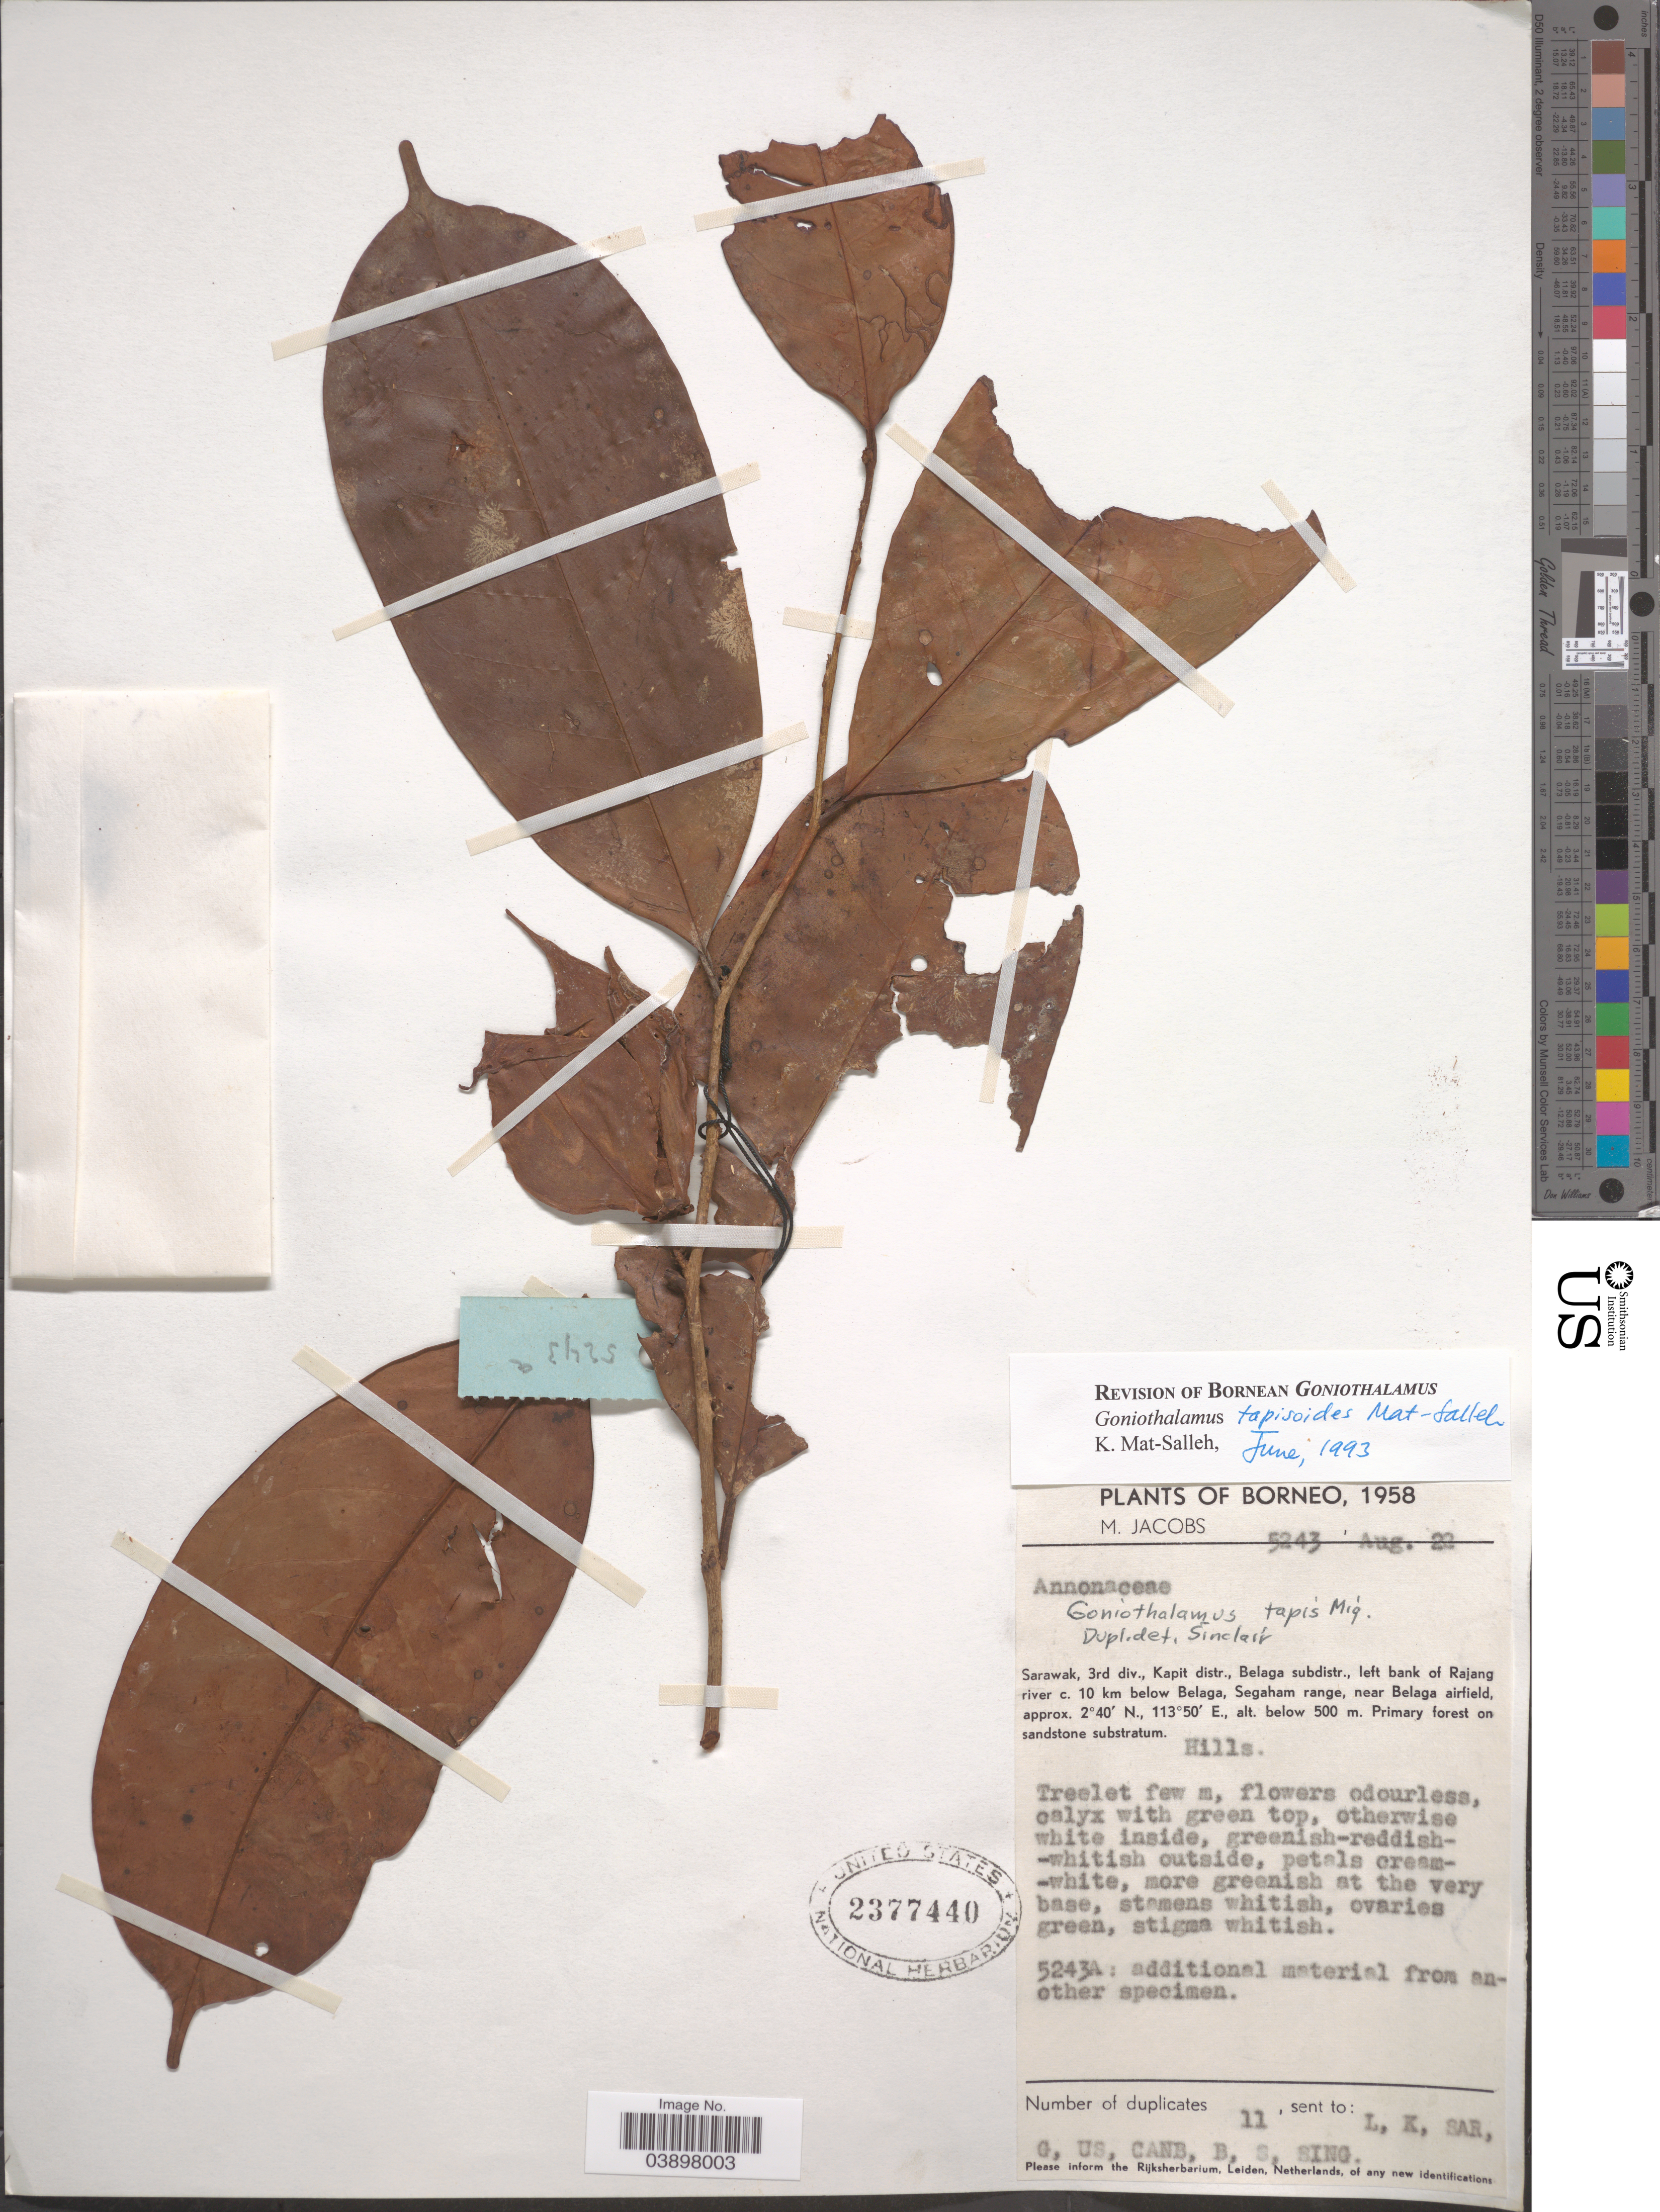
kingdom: Plantae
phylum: Tracheophyta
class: Magnoliopsida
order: Magnoliales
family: Annonaceae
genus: Goniothalamus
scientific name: Goniothalamus tapisoides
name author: Mat-Salleh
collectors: M. Jacobs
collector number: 5243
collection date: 1958-08-22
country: Malaysia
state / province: Sarawak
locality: Borneo. 3rd div., Kapit distr., Belaga subdistr., left bank of Rajang river c. 10 km below Belaga, Segaham range, near Belaga airfield. Hills.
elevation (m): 500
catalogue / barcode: US 2377440